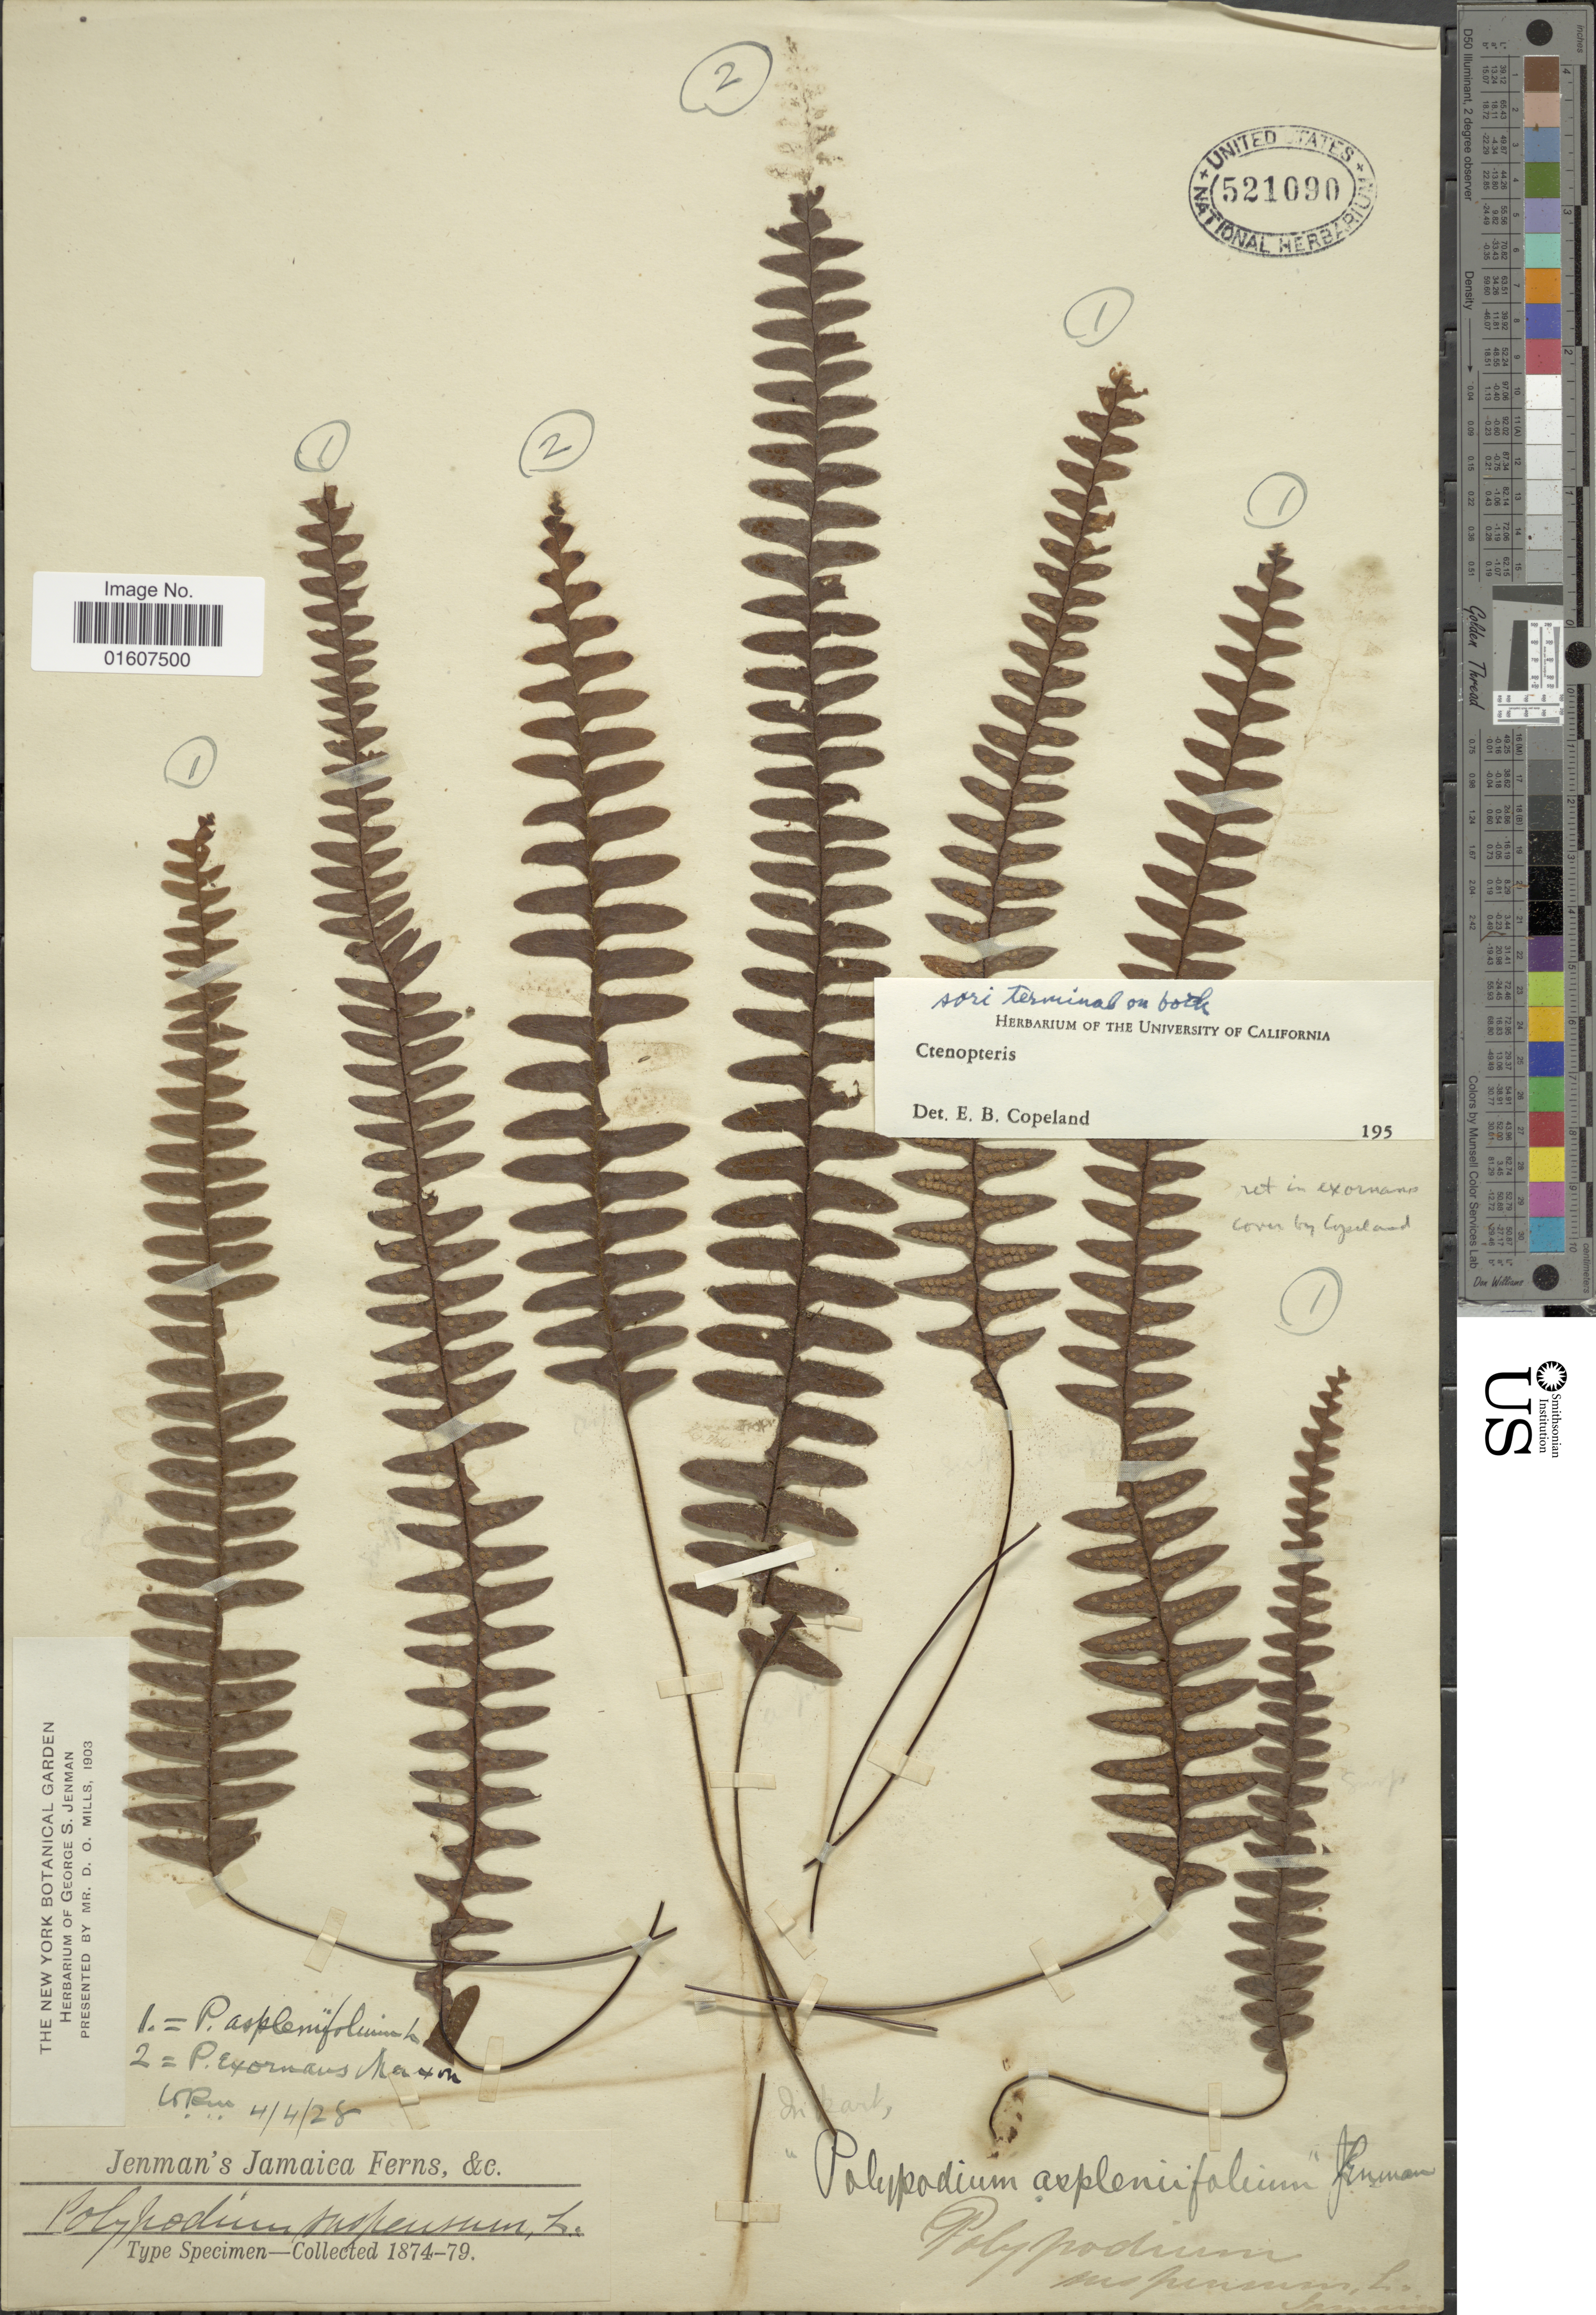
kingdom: Plantae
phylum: Tracheophyta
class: Polypodiopsida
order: Polypodiales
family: Polypodiaceae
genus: Terpsichore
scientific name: Terpsichore exornans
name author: (Maxon) A.R. Sm.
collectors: G. S. Jenman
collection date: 1874/1879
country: Jamaica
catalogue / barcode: US 521090